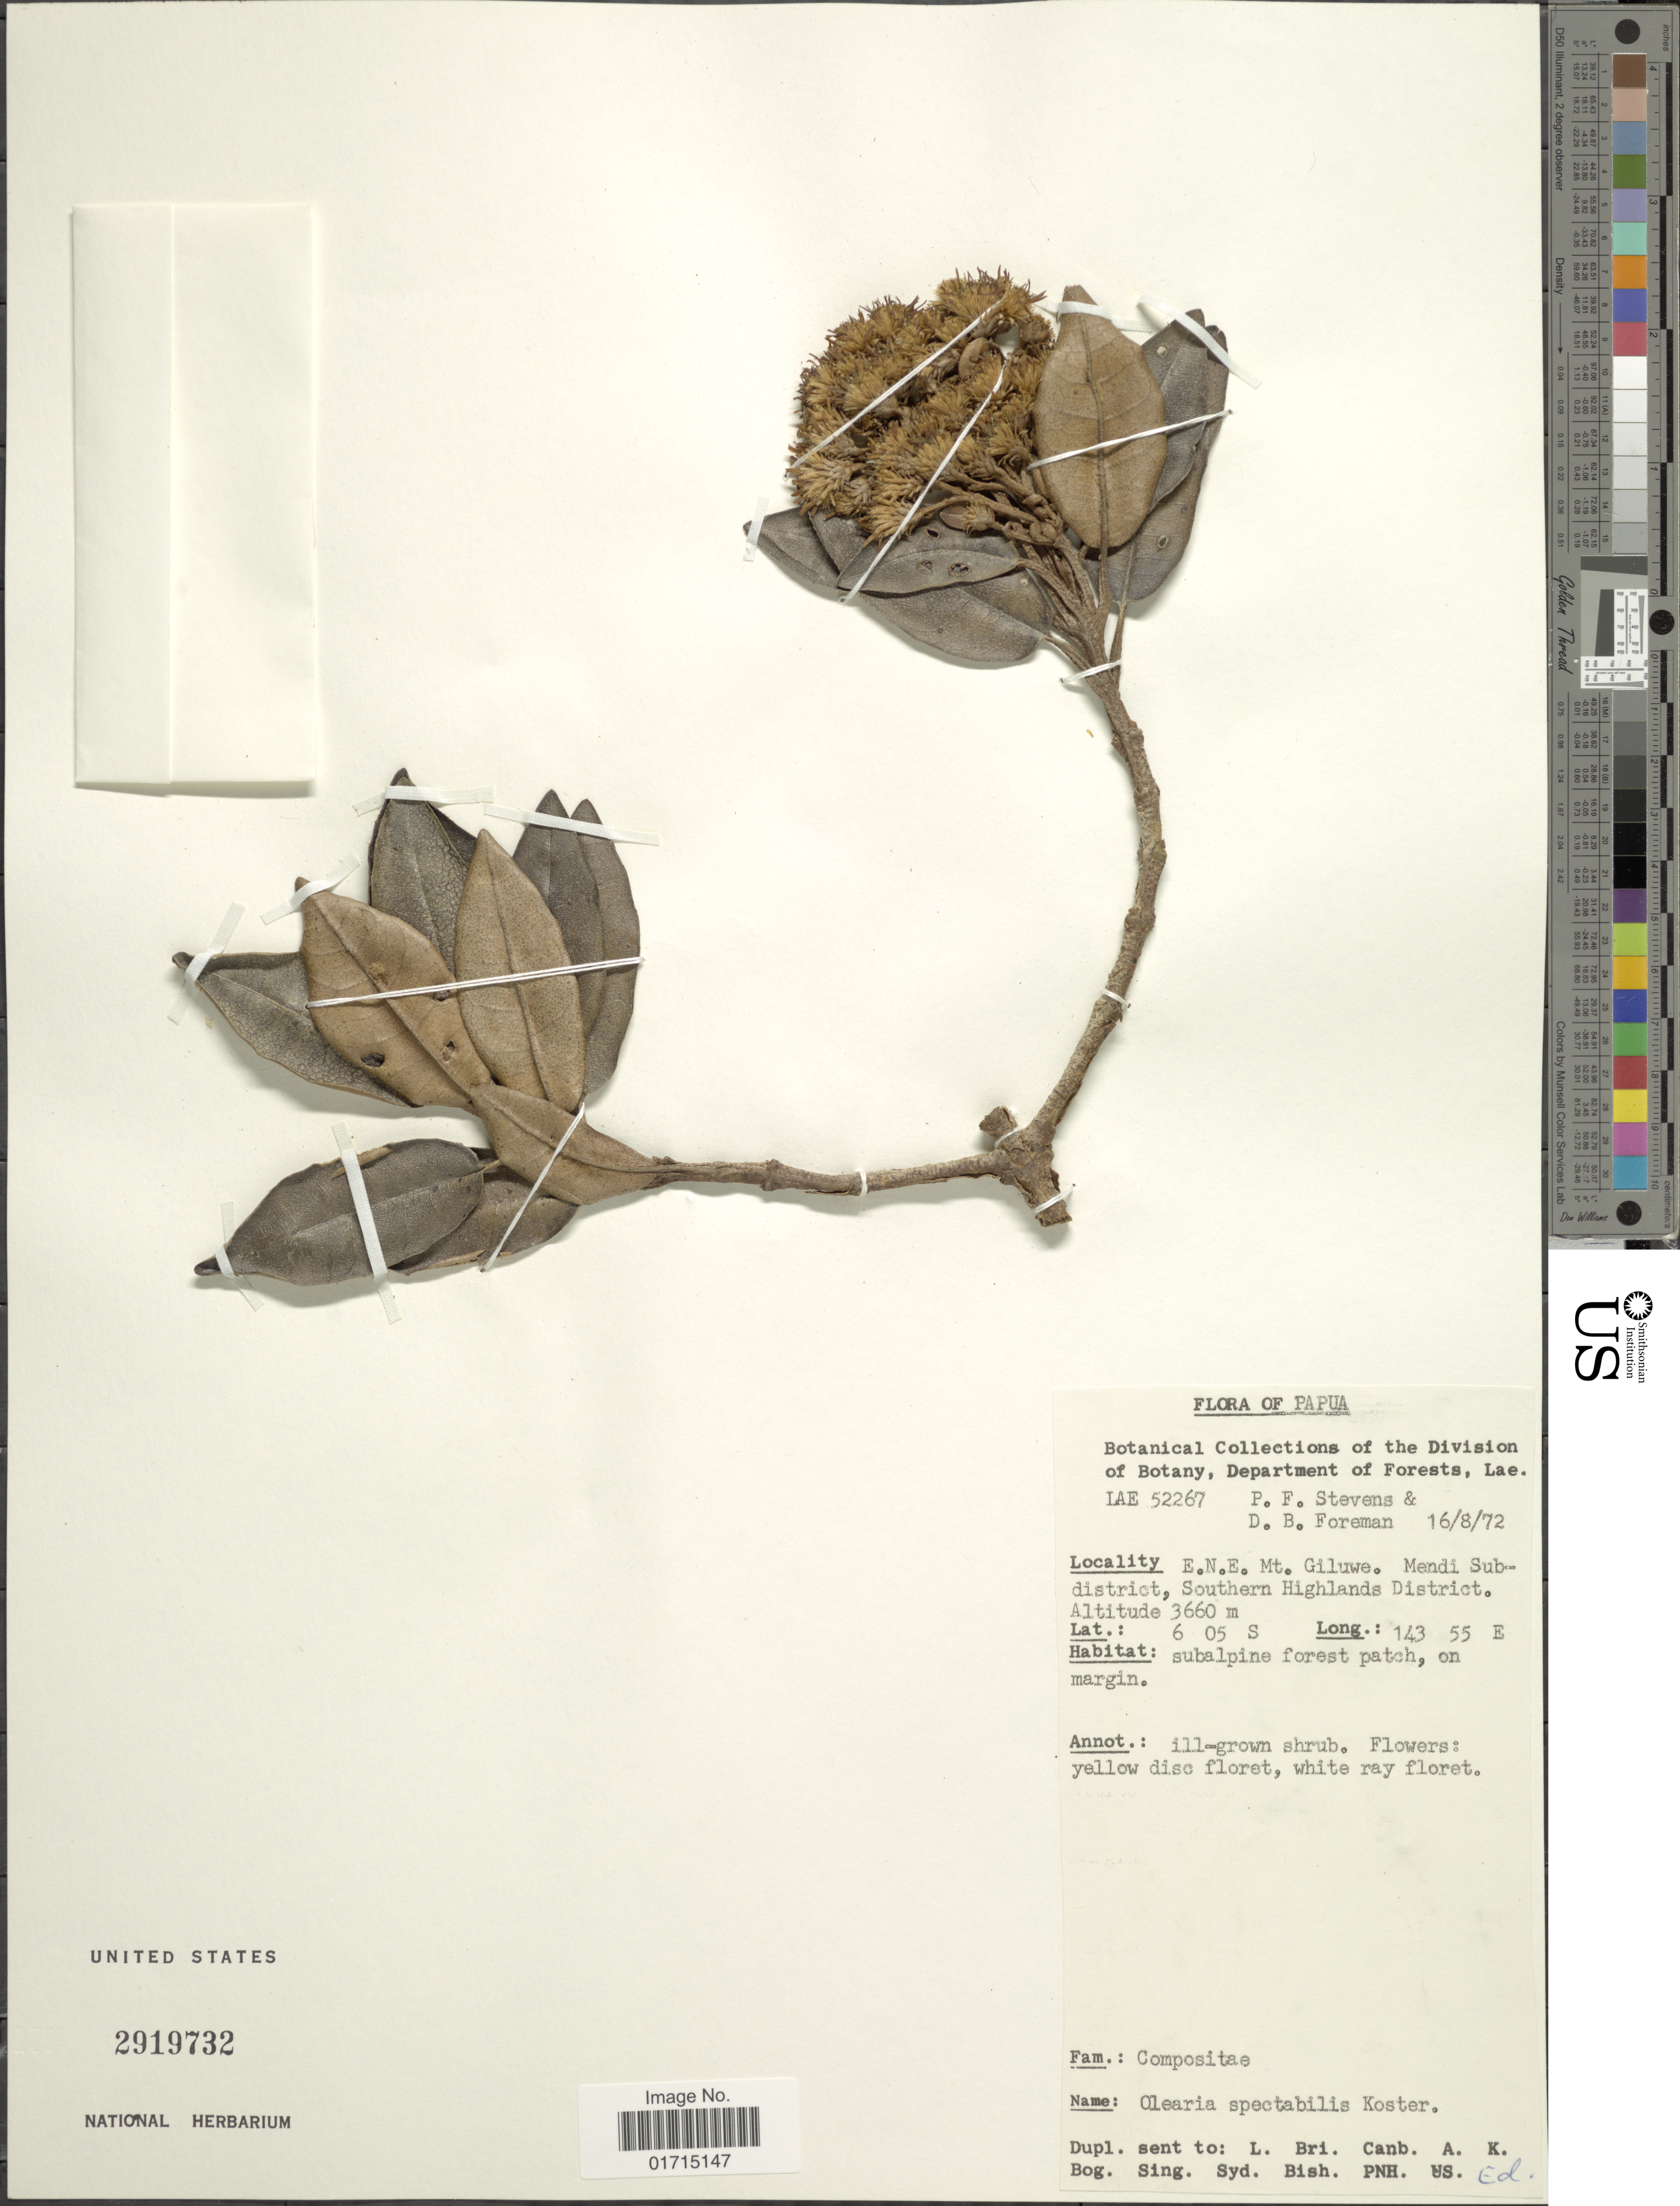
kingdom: Plantae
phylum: Tracheophyta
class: Magnoliopsida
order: Asterales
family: Asteraceae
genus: Olearia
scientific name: Olearia spectabilis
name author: J. Kost.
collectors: P. F. Stevens & D. Foreman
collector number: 52267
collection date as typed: Transcribed d/m/y: 16/8/72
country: Papua New Guinea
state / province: Southern Highlands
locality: E.N.E. Mt. Giluwe. Mendi Sub-district, Southern Highlands District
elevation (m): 3660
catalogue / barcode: US 2919732